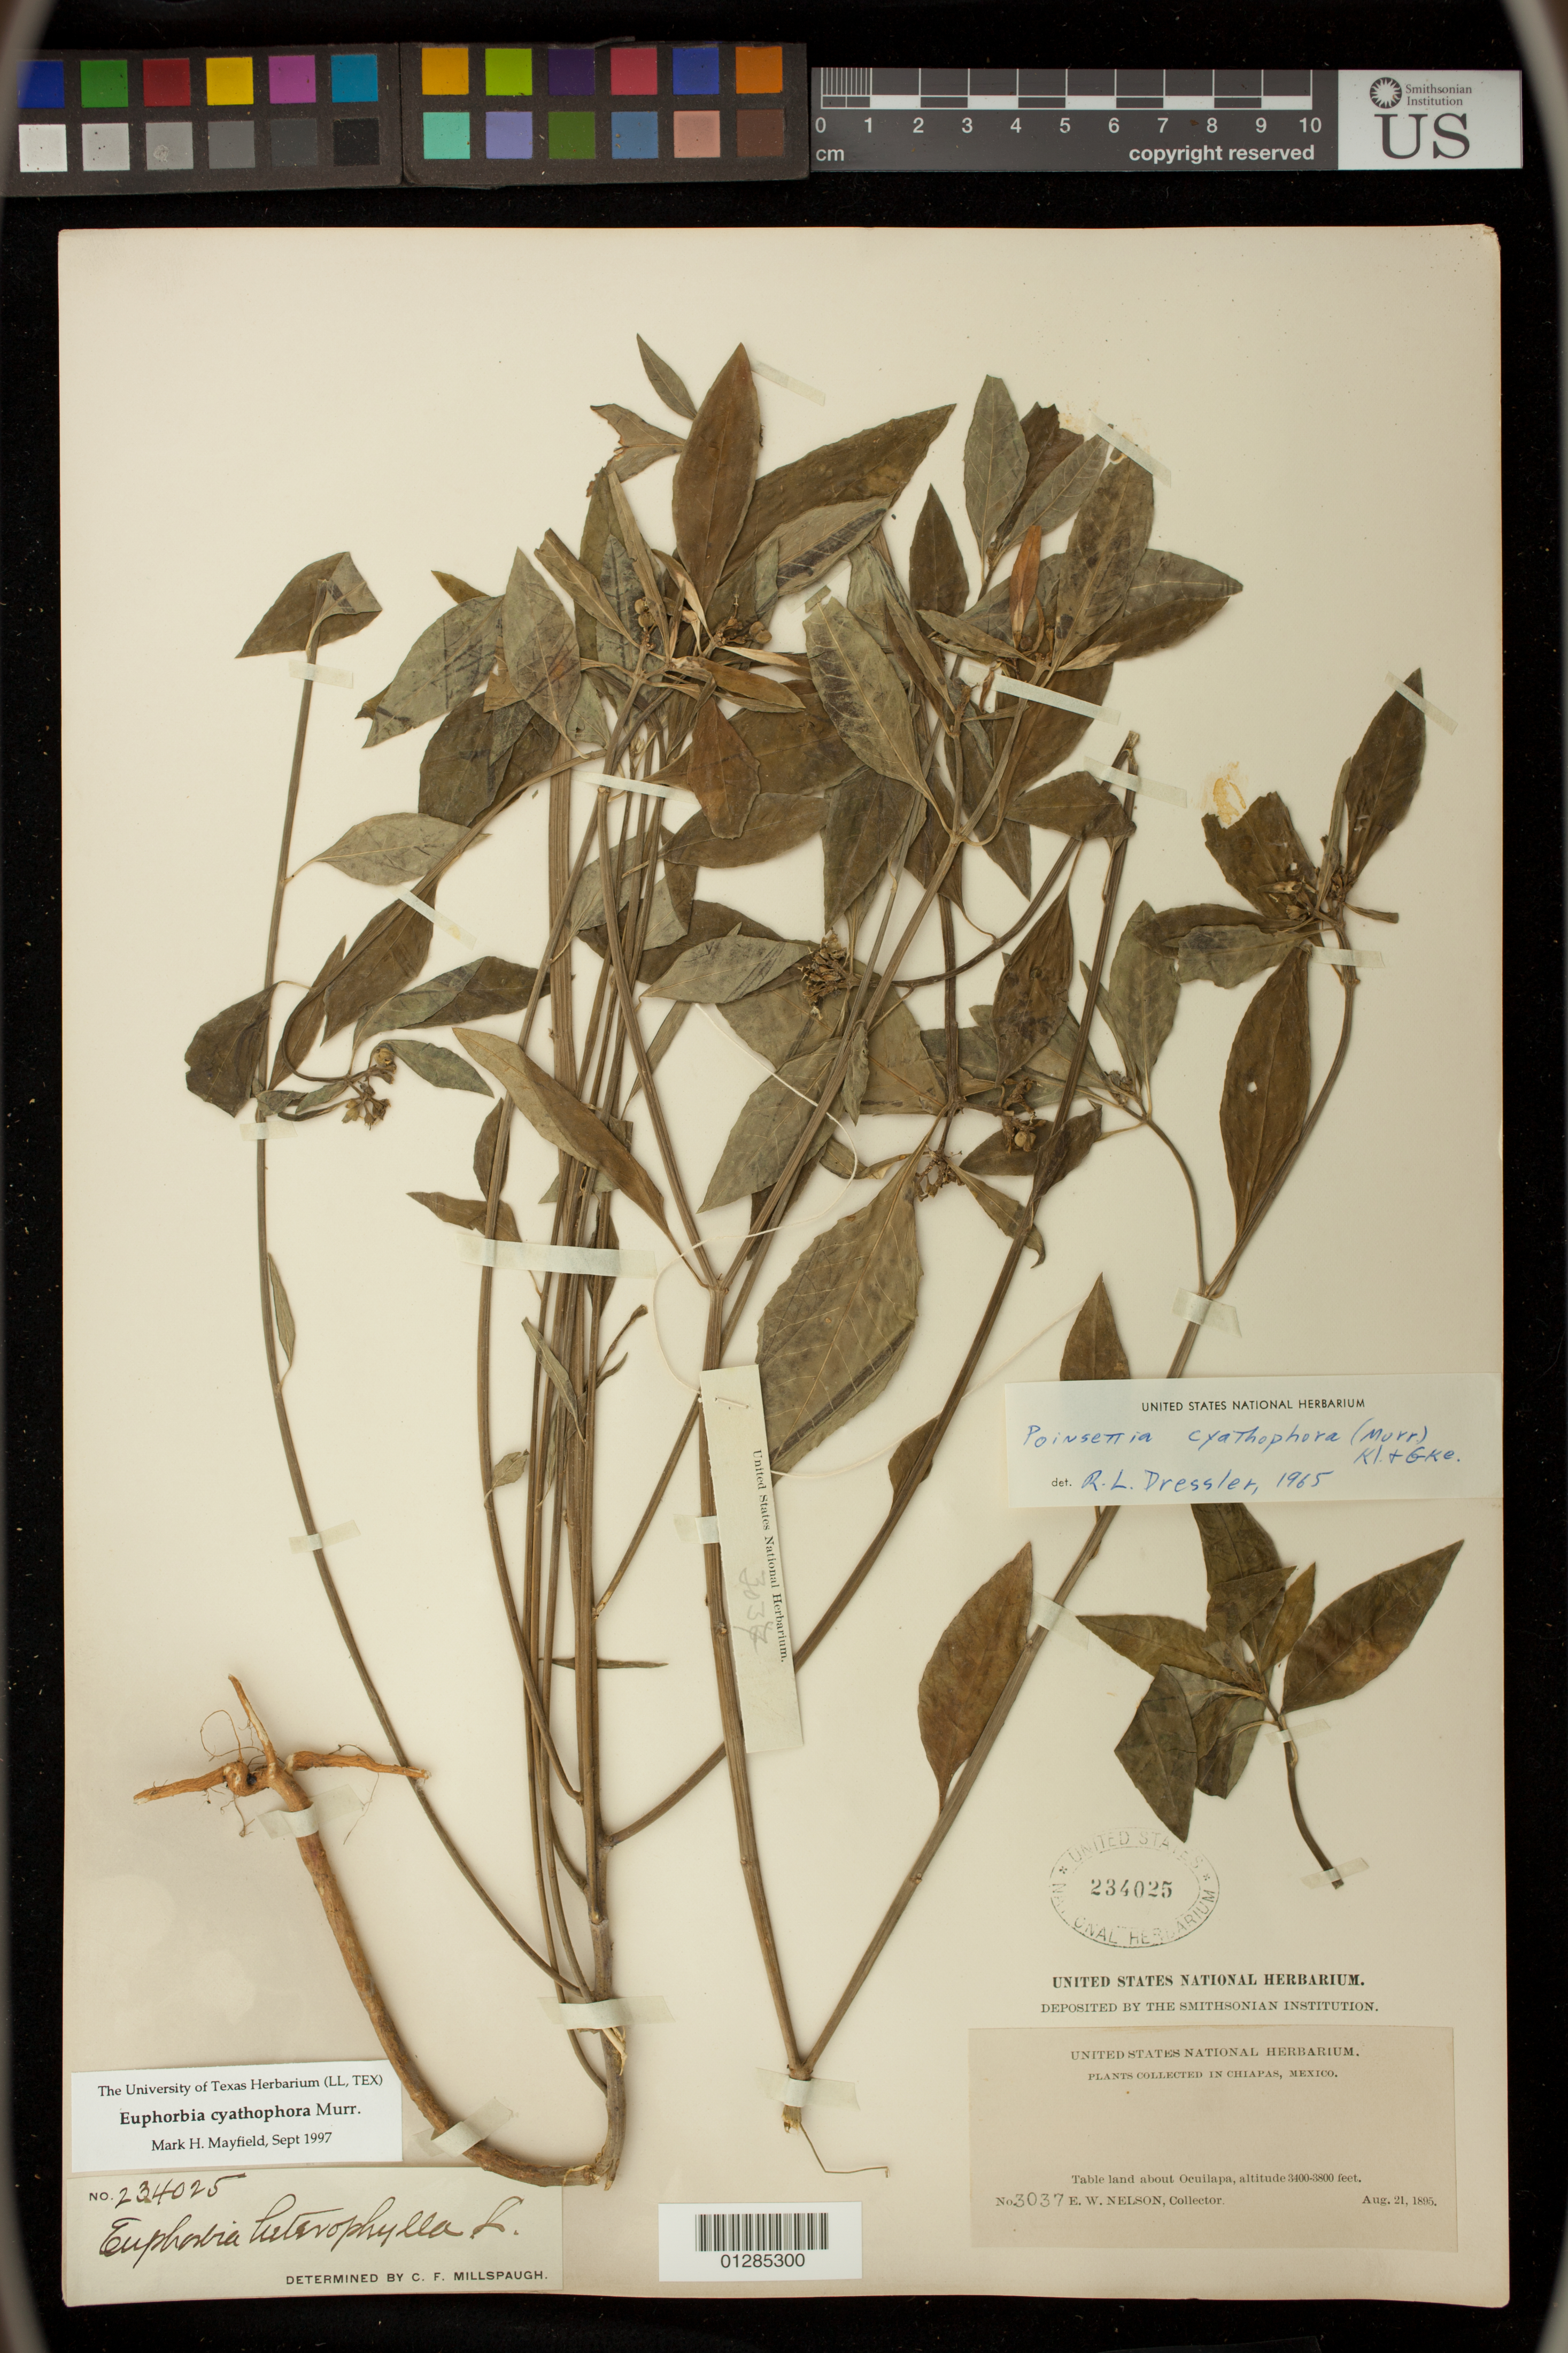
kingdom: Plantae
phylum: Tracheophyta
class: Magnoliopsida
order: Malpighiales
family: Euphorbiaceae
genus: Euphorbia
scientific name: Euphorbia heterophylla var. cyathophora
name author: (Murr.) Griseb.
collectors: E. W. Nelson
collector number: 3037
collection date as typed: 21 Aug 1895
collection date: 1895-08-21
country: Mexico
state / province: Chiapas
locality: Table land about Ocuilapa.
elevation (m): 1036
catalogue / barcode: US 234025